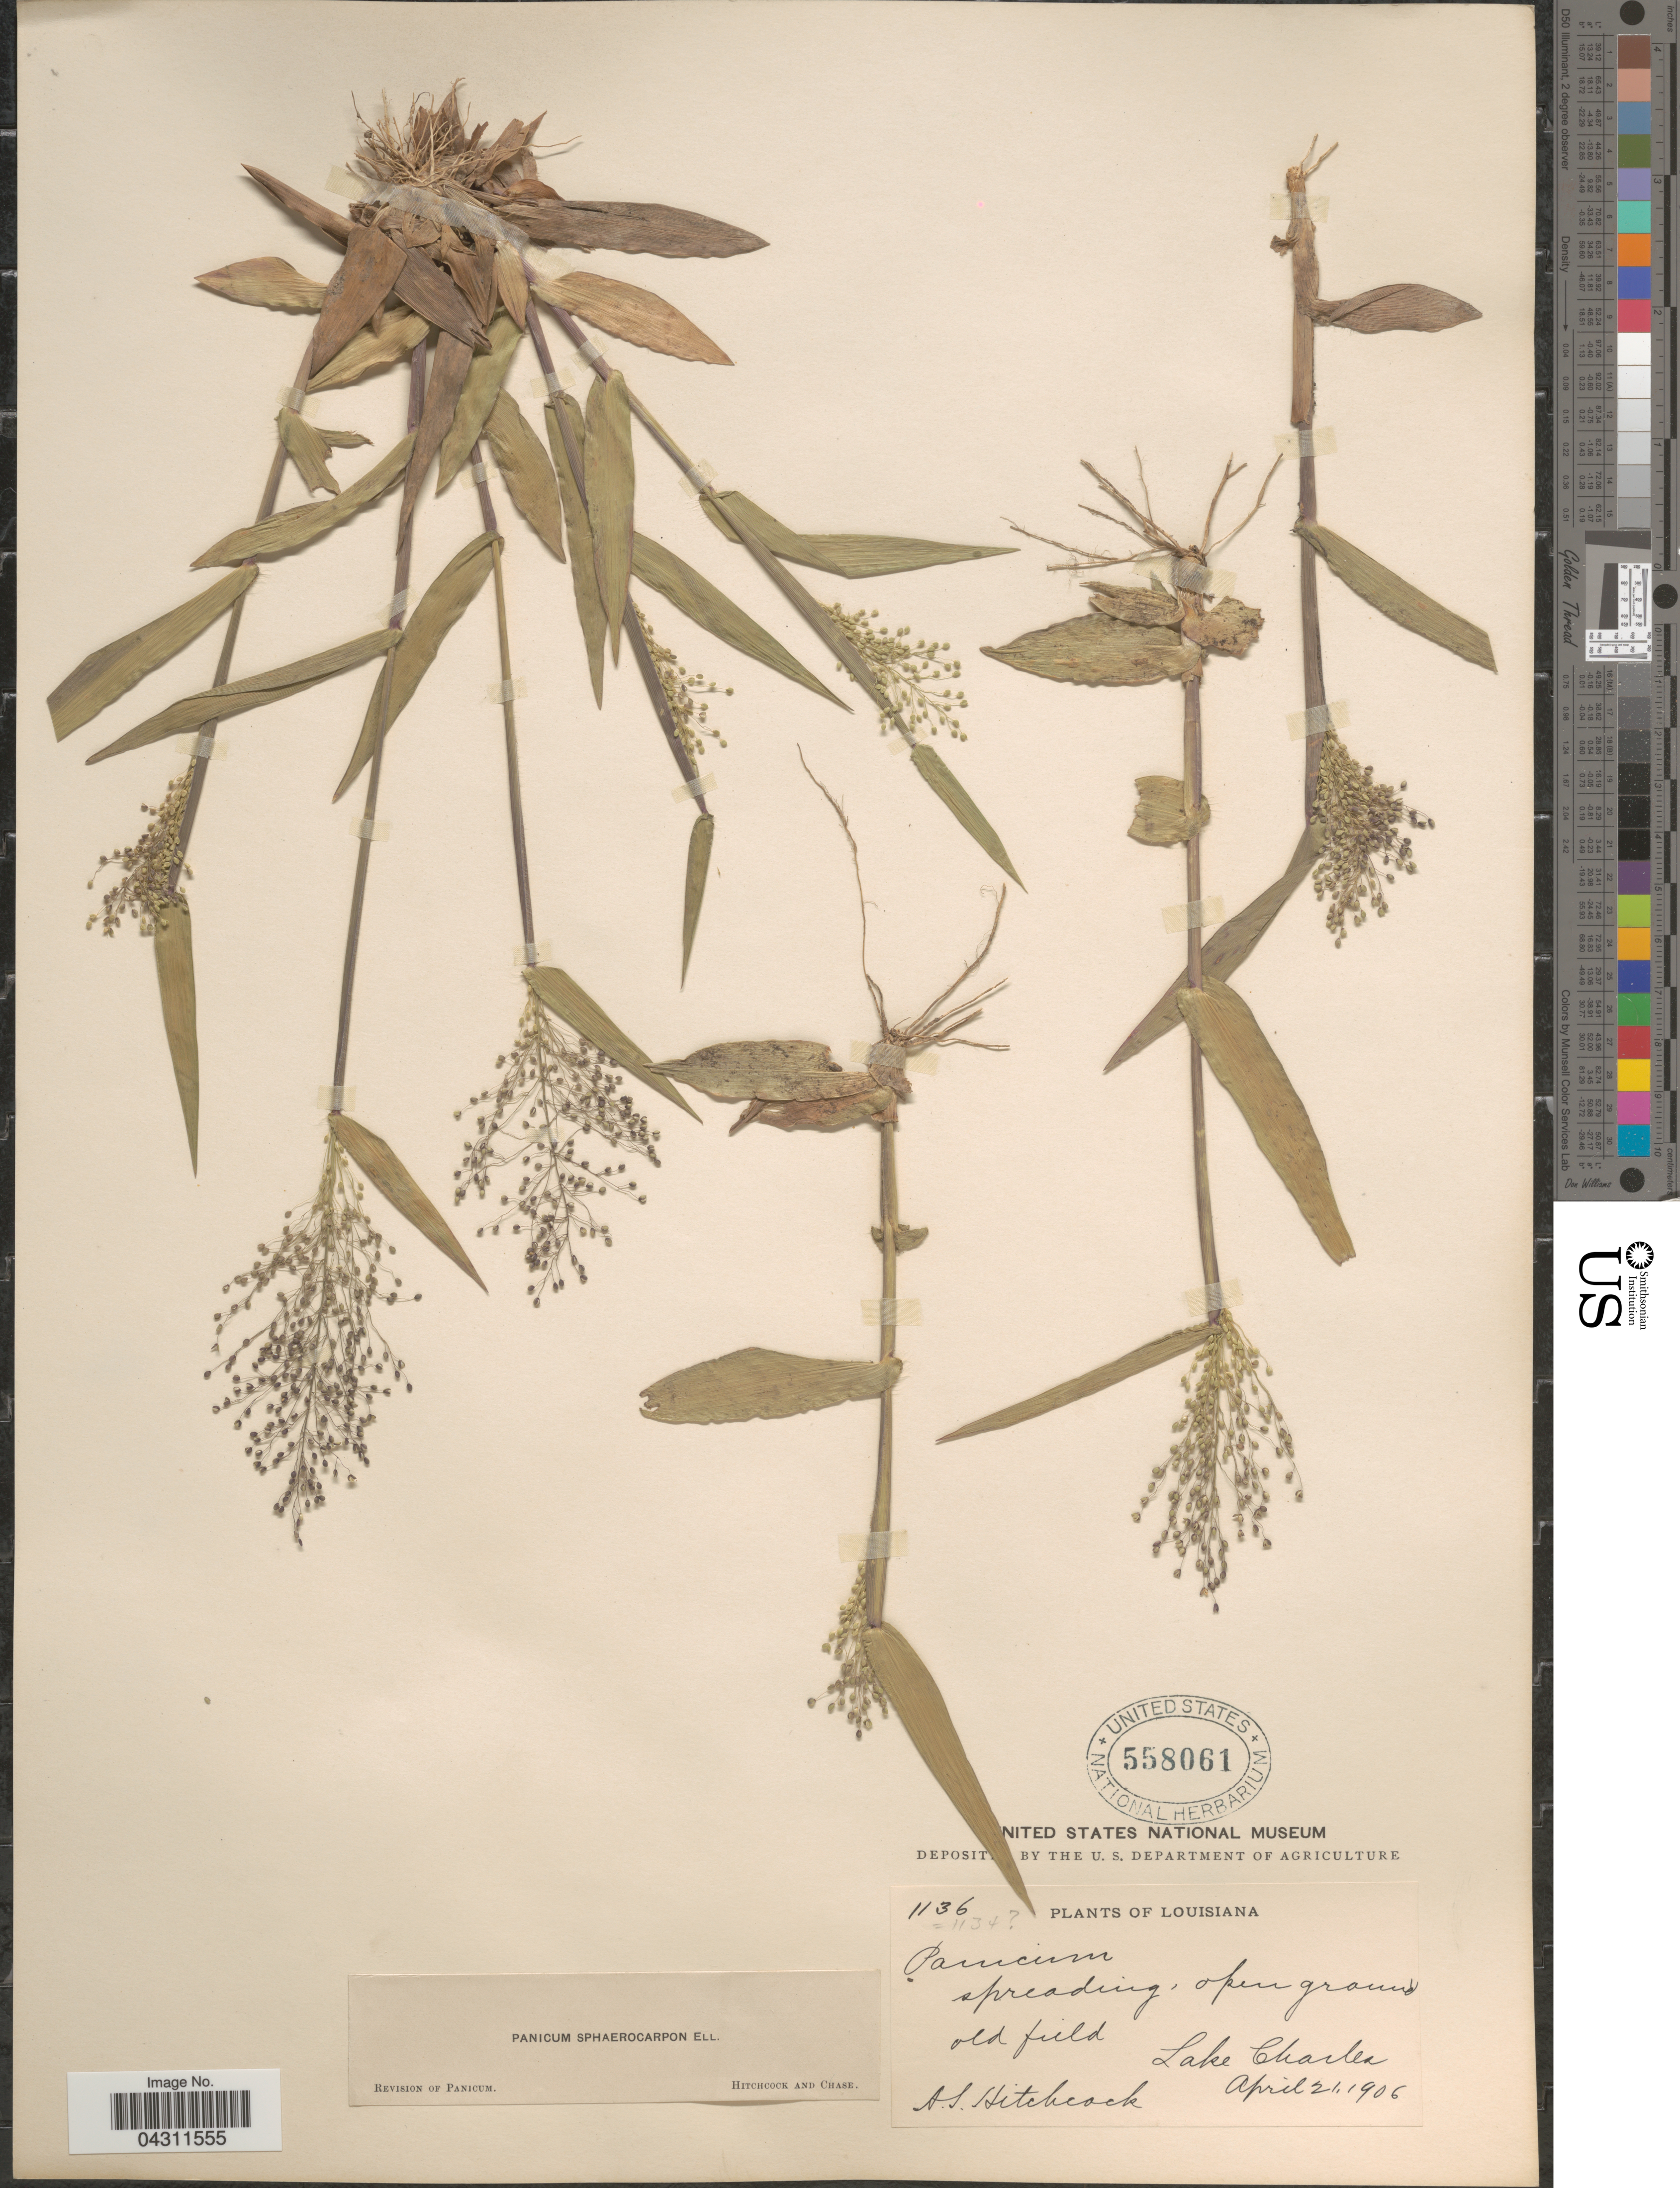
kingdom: Plantae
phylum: Tracheophyta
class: Liliopsida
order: Poales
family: Poaceae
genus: Dichanthelium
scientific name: Dichanthelium sphaerocarpon var. sphaerocarpon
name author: (Elliott) Gould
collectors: A. S. Hitchcock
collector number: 1136=1134?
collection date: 1906-04-21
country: United States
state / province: Louisiana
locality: Open ground. Old field. Lake Charles.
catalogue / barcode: US 558061